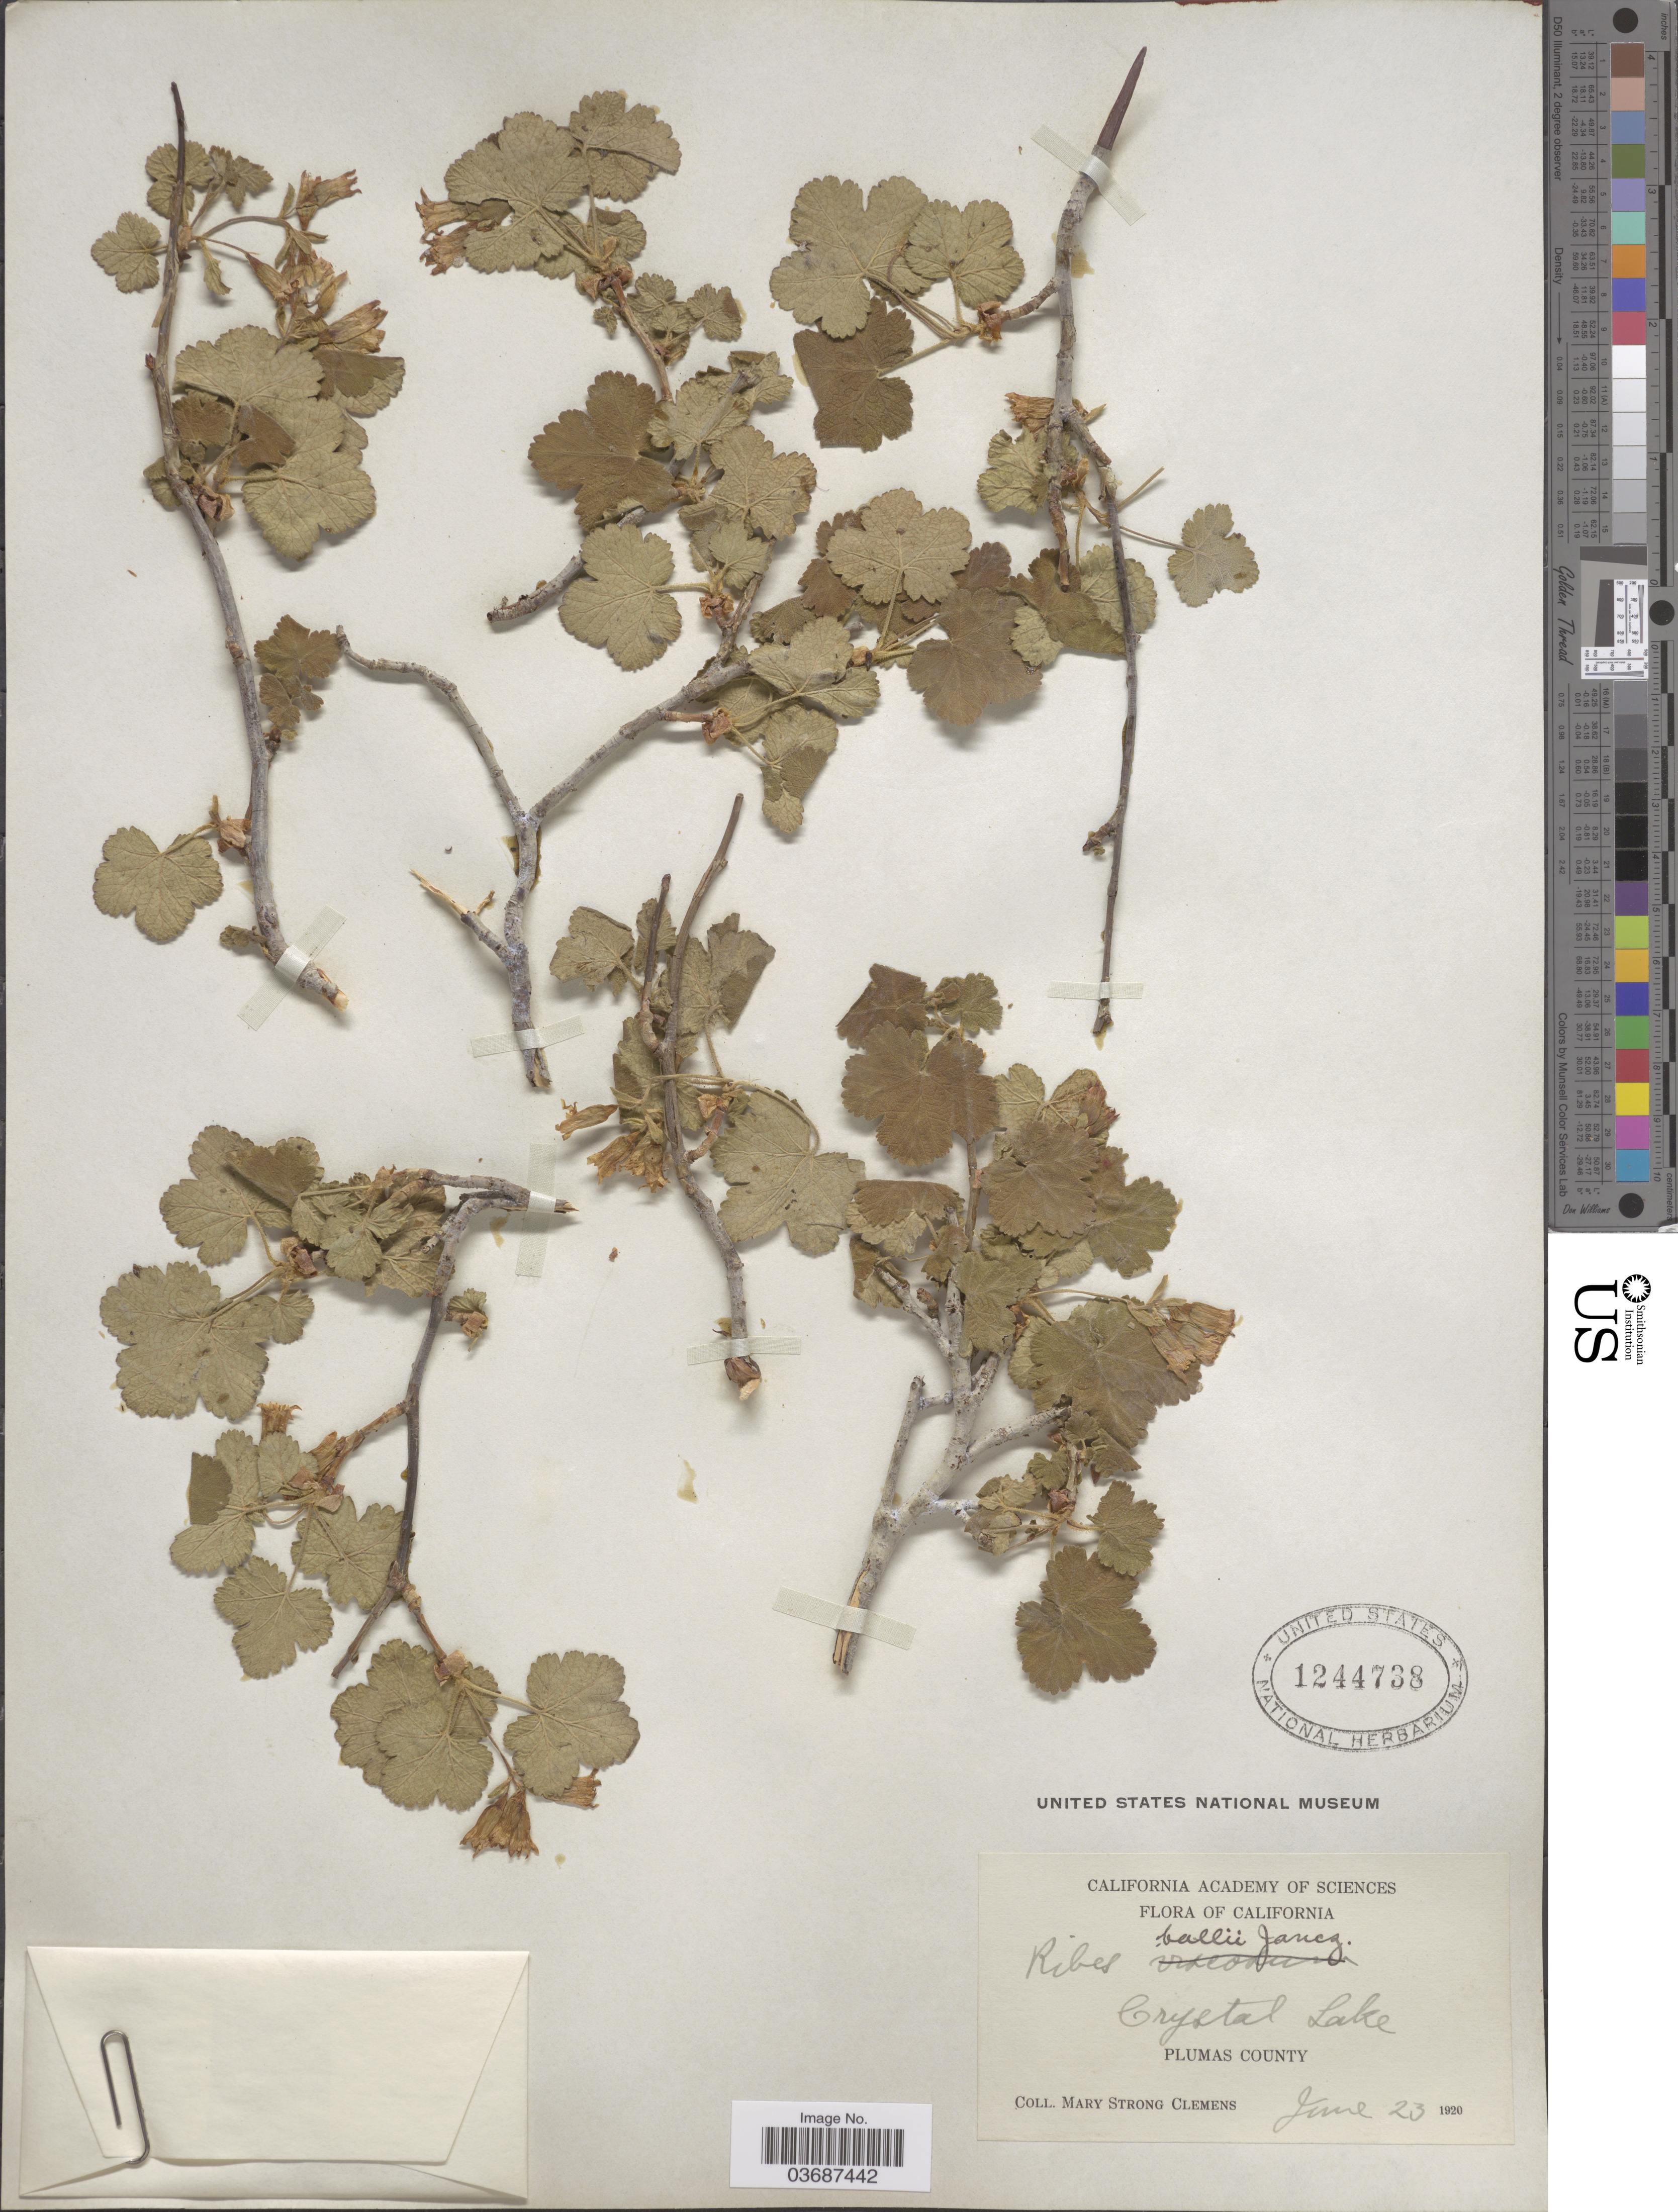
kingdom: Plantae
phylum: Tracheophyta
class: Magnoliopsida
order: Saxifragales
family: Grossulariaceae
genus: Ribes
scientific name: Ribes hallii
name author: Jancz.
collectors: M. S. Clemens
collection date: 1920-06-23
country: United States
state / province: California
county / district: Plumas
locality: Crystal Lake. Plumas County.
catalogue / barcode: US 1244738